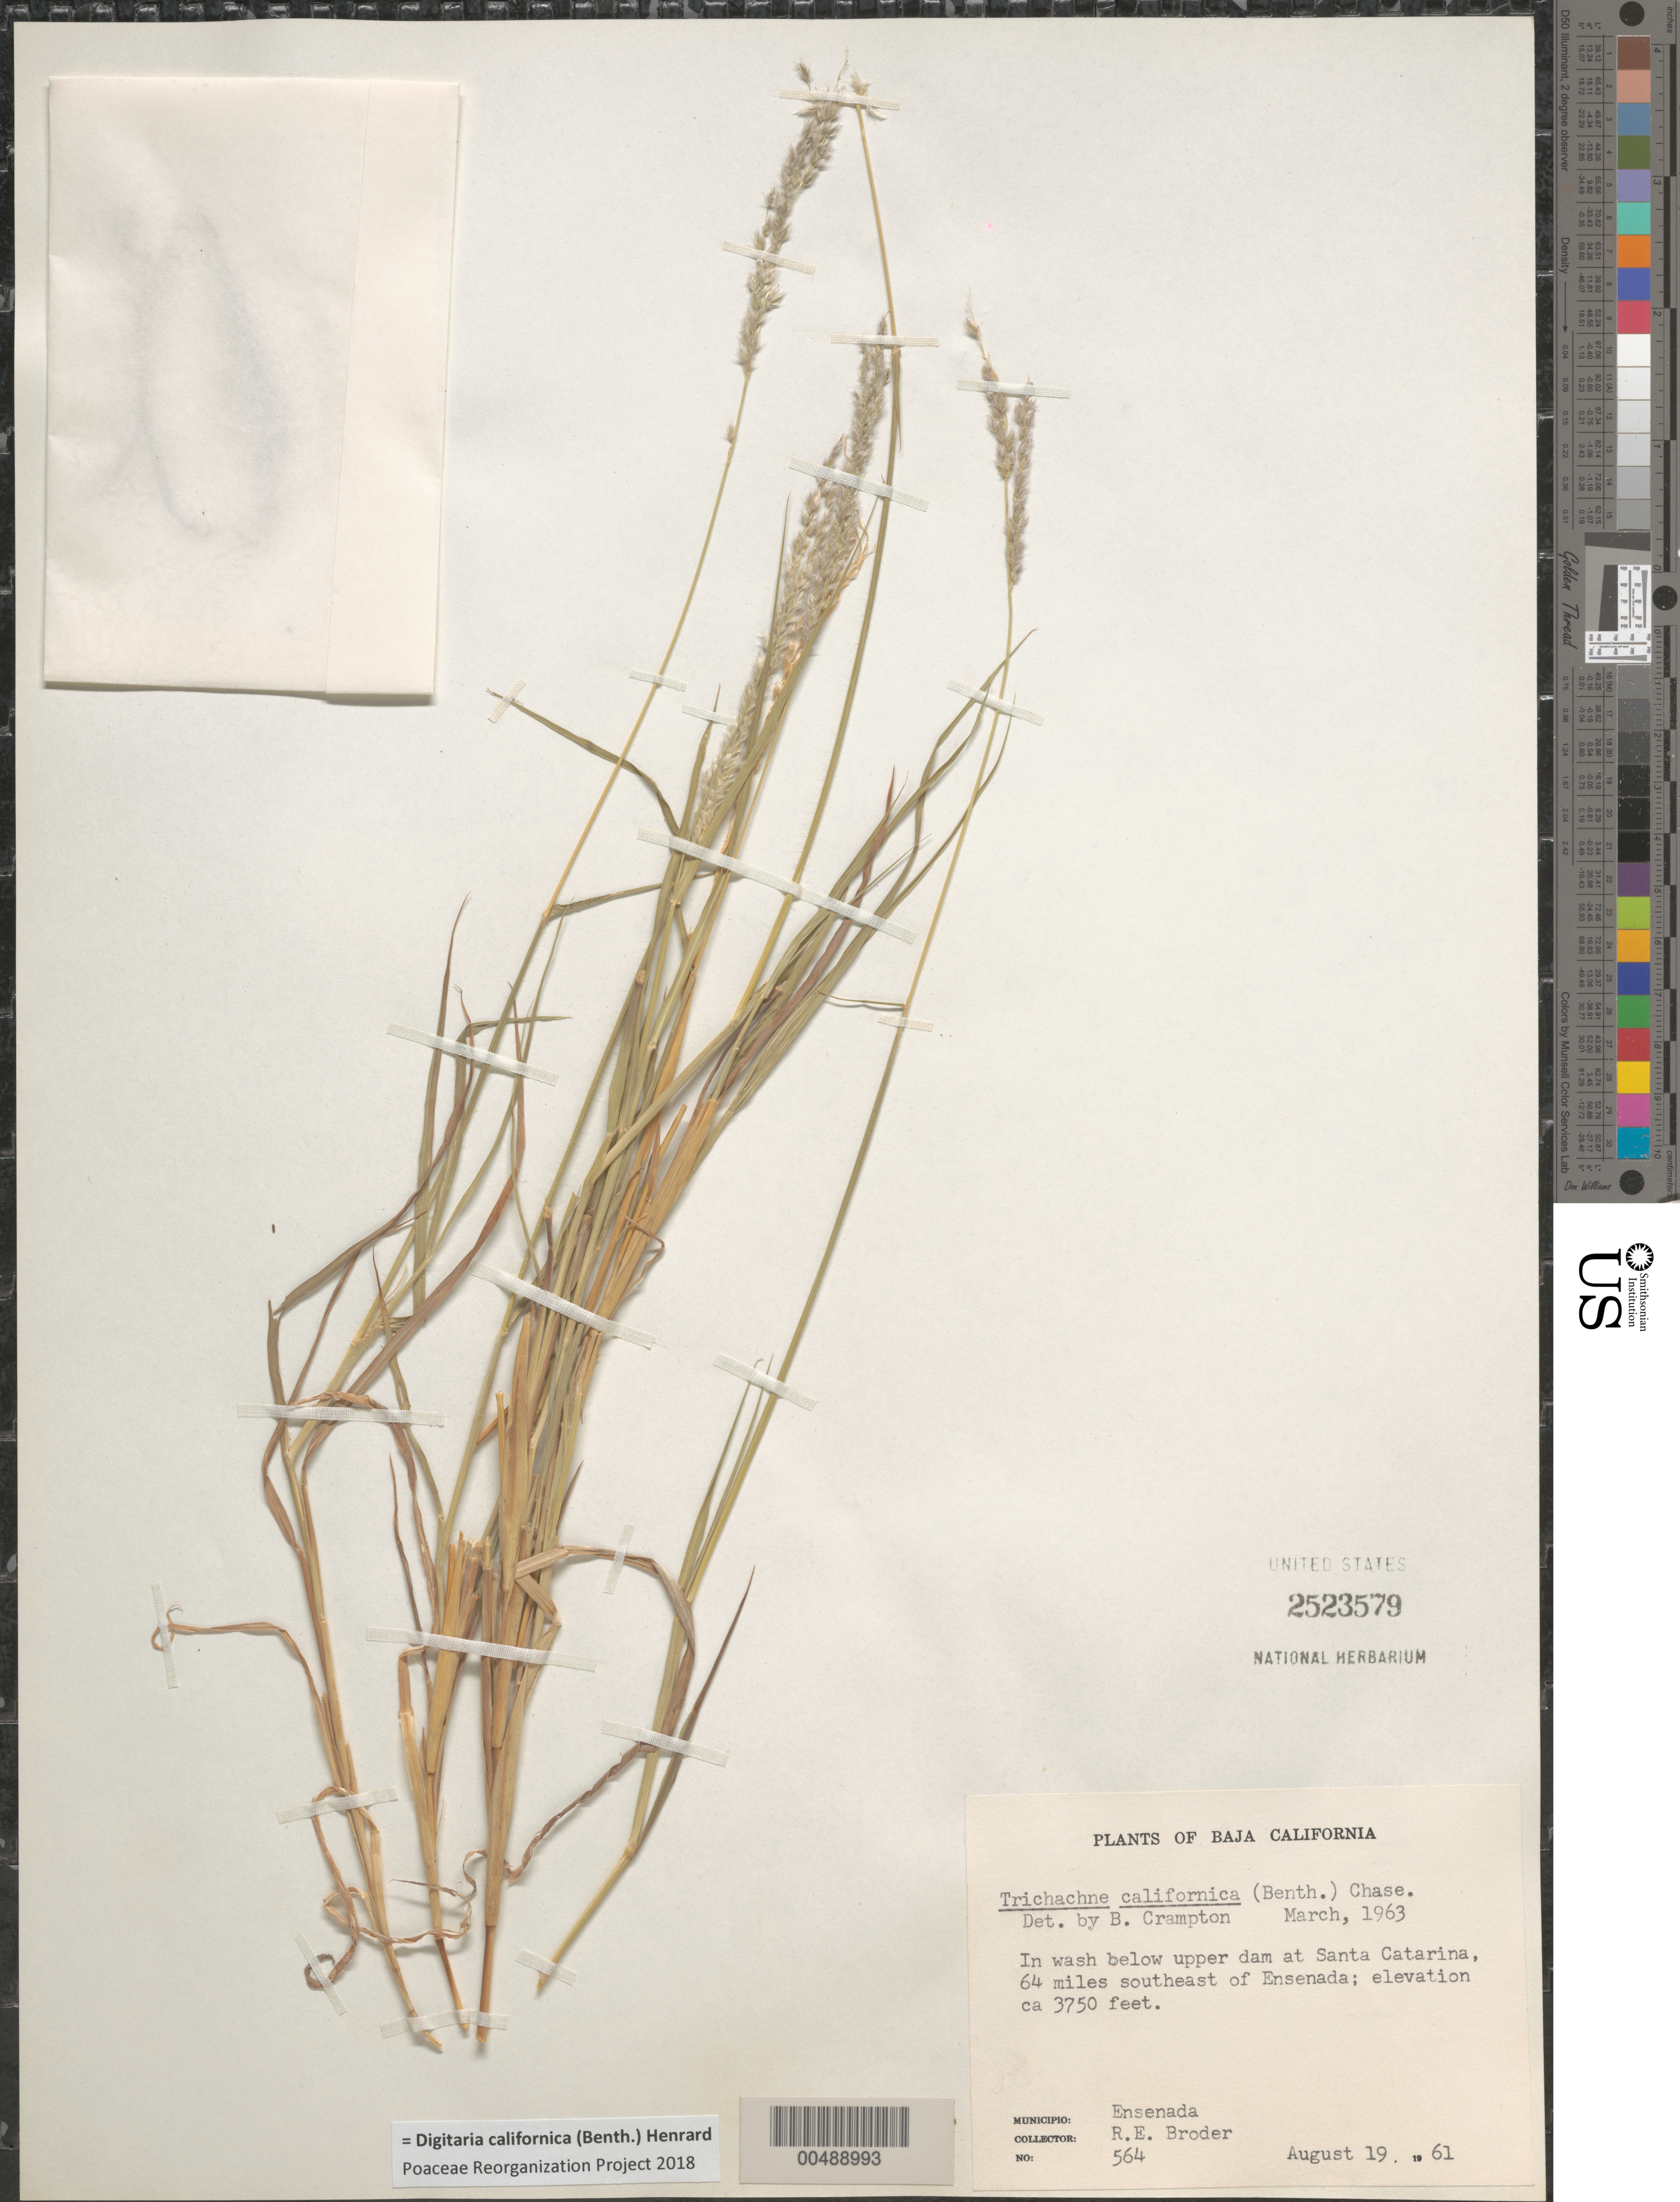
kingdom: Plantae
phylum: Tracheophyta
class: Liliopsida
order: Poales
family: Poaceae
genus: Digitaria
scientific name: Digitaria californica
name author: (Benth.) Henr.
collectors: R. Broder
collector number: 564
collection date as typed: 19 Aug 1961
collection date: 1961-08-19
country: Mexico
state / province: Baja California Norte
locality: Below upper dam at Santa Catarina, 64 mi SE of Ensenada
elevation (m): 1143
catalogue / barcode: US 2523579